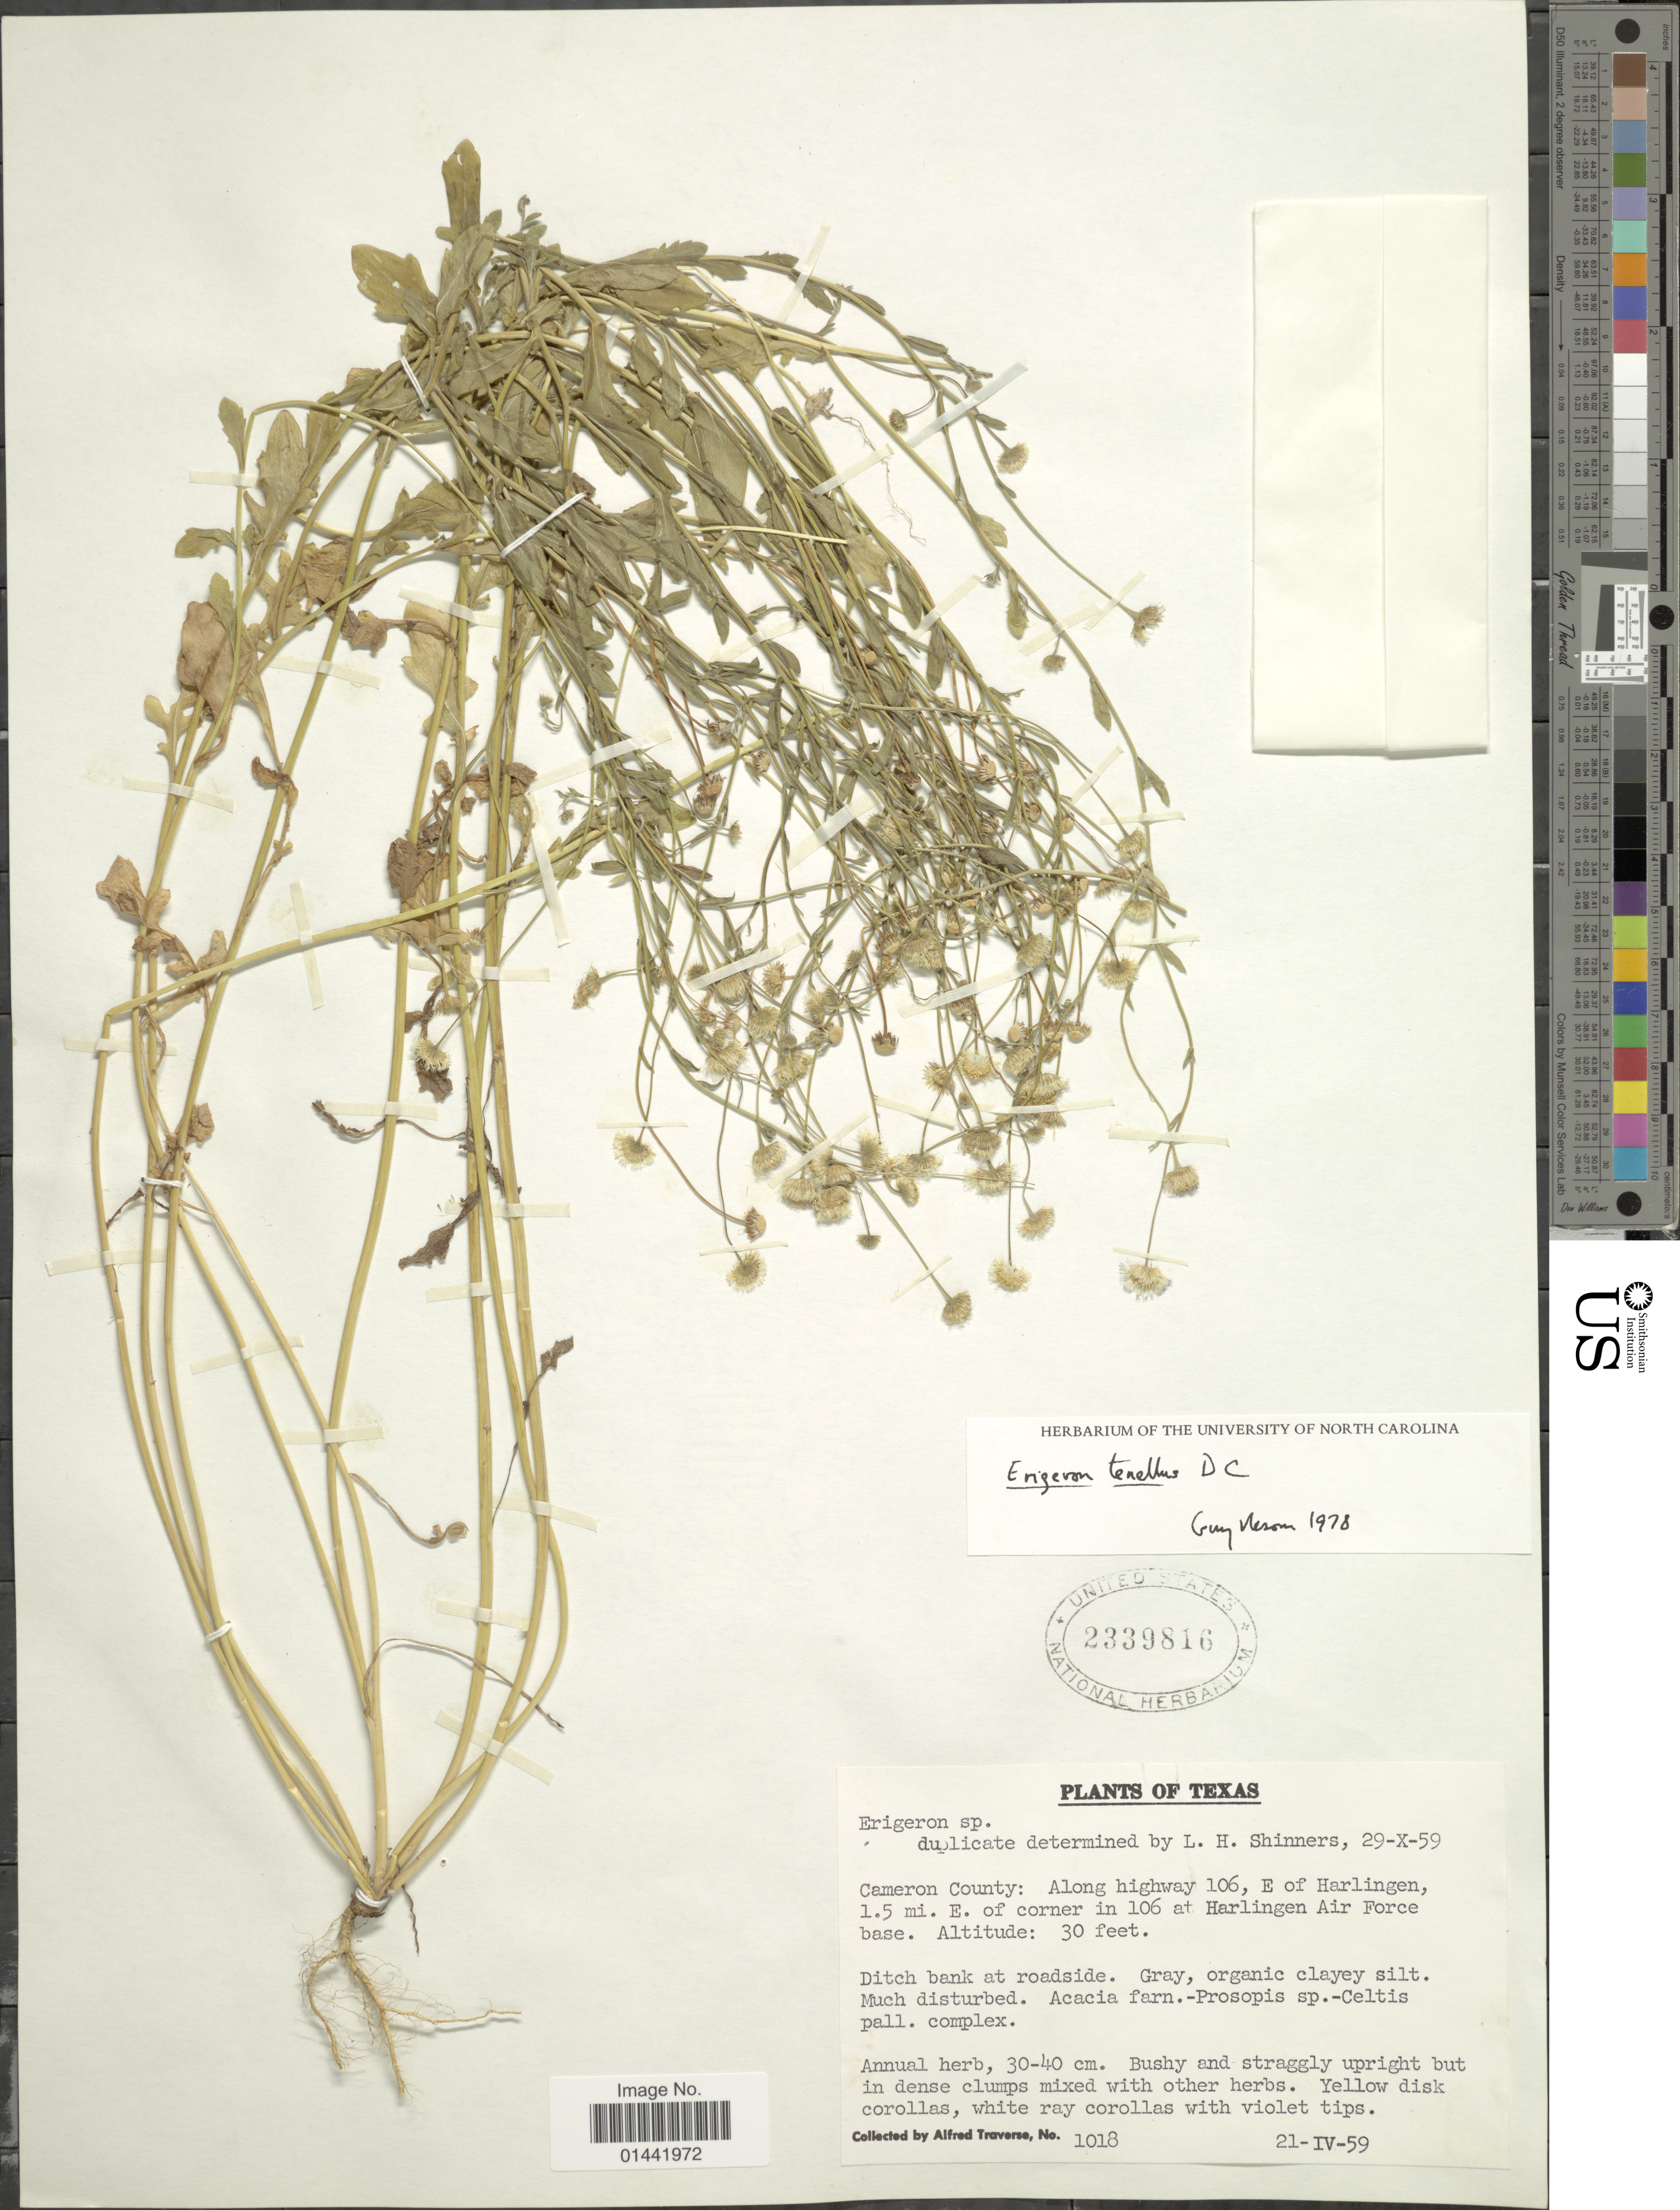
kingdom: Plantae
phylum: Tracheophyta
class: Magnoliopsida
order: Asterales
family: Asteraceae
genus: Erigeron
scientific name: Erigeron tenellus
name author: DC.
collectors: A. Traverse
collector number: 1018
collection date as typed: Transcribed d/m/y: 21/4/59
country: United States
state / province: Texas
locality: Cameron County: along highway 106, E of Harlingen, 1.5 mi. E. of corner in 106 at Harlingen Air Force base, ditch bank at roadside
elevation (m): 9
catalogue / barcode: US 2339816